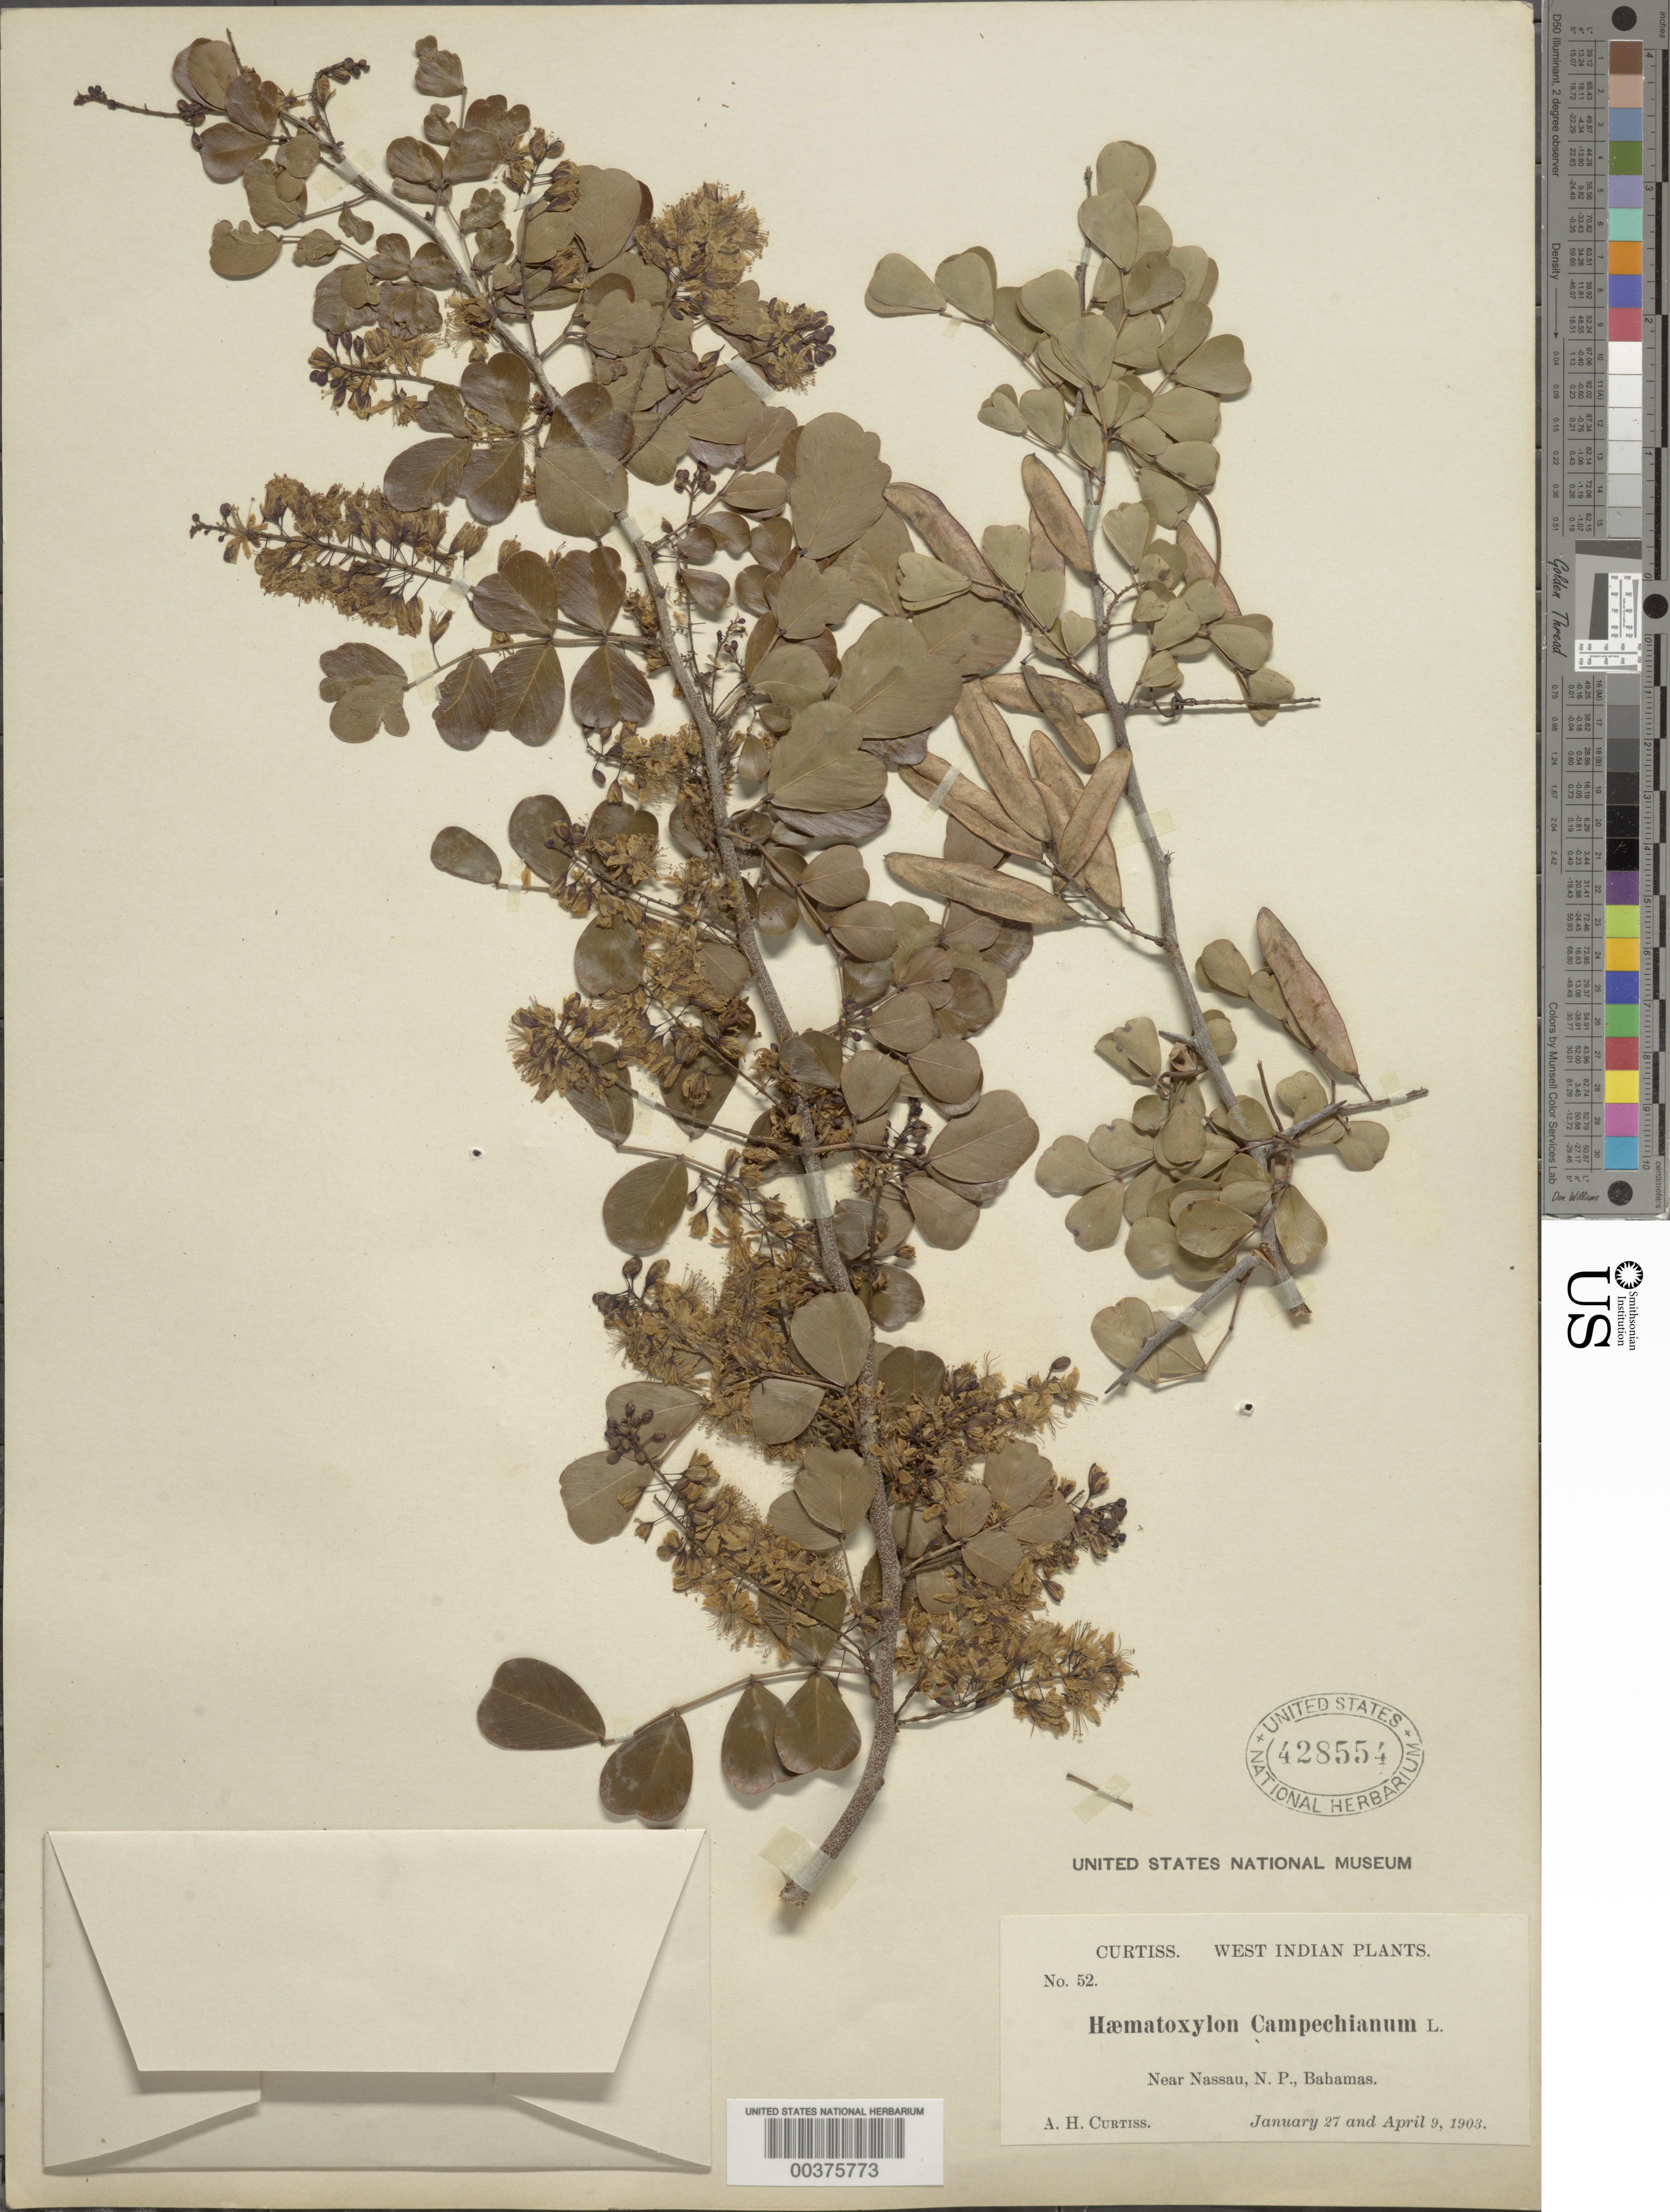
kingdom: Plantae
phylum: Tracheophyta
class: Magnoliopsida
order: Fabales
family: Fabaceae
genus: Haematoxylum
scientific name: Haematoxylum campechianum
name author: L.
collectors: A. H. Curtiss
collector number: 52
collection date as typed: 27 Jan 1903 and 09 Apr 1903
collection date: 1903-01-27,1903-04-09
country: Bahamas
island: New Providence Island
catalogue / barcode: US 428554